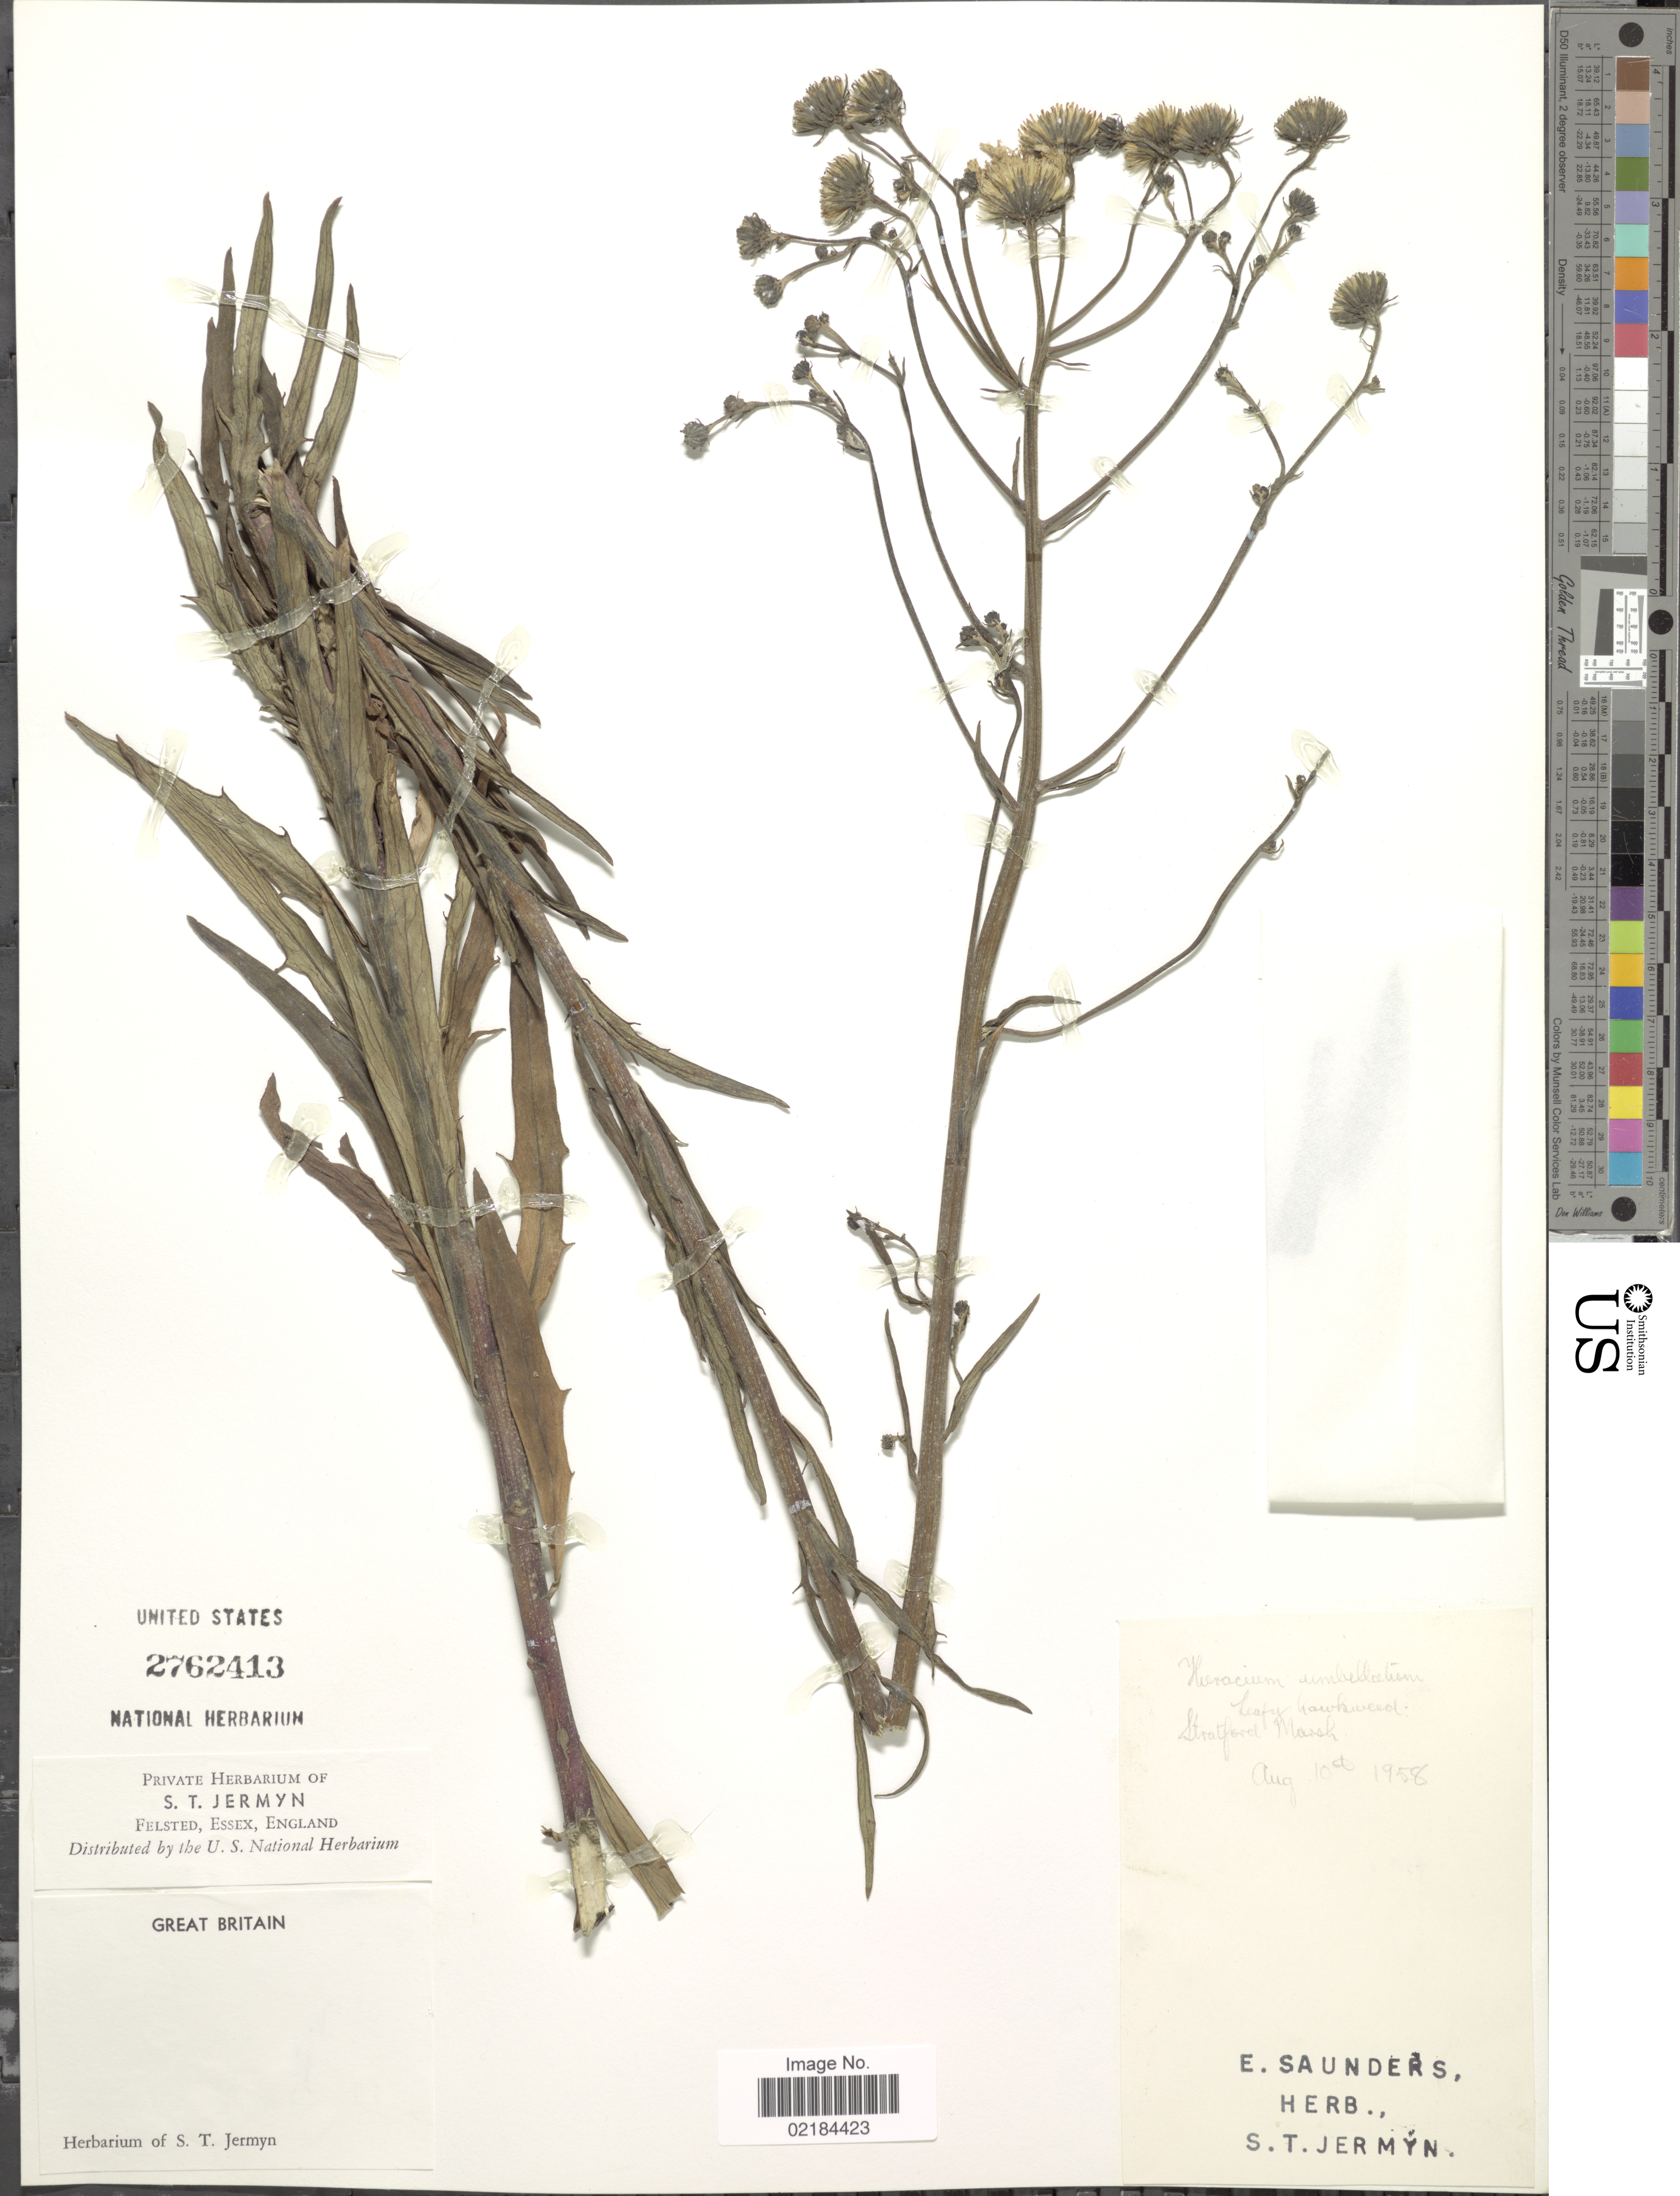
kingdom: Plantae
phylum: Tracheophyta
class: Magnoliopsida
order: Asterales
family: Asteraceae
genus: Hieracium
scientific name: Hieracium umbellatum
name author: L.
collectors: E. Saunders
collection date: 1958-08-10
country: United Kingdom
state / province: England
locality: Great Britain. Stratford Marsh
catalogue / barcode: US 2762413